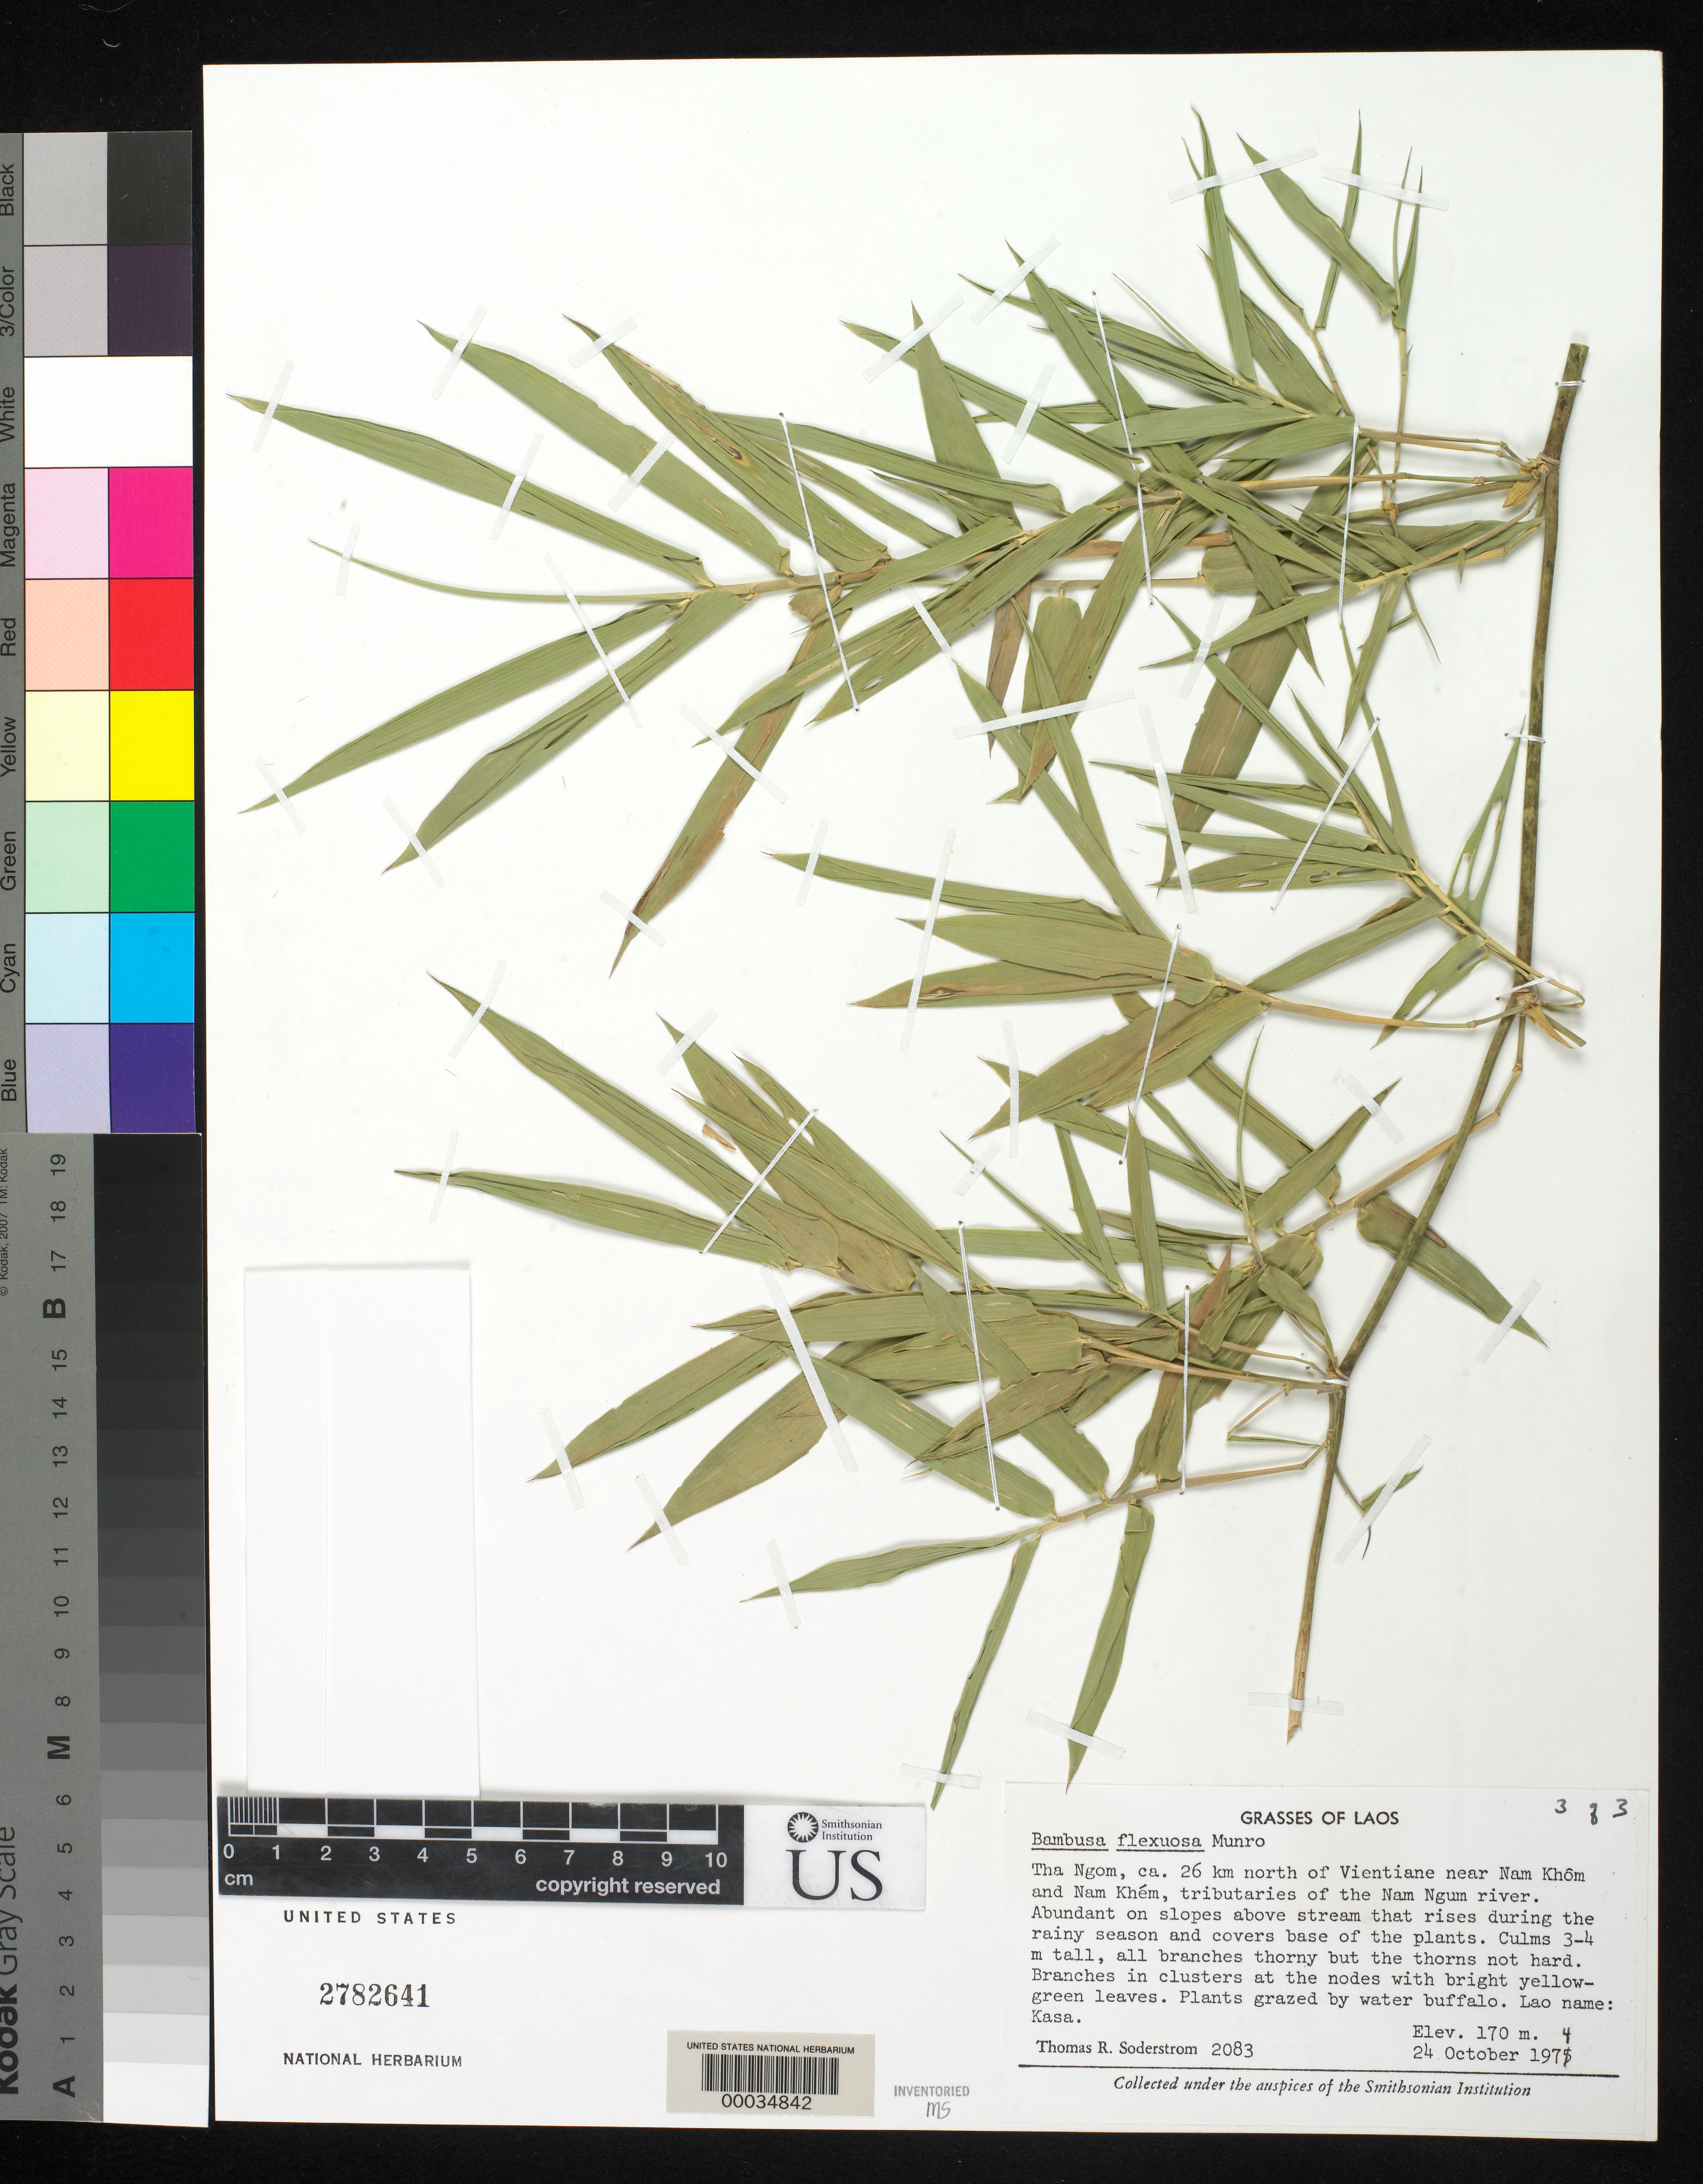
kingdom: Plantae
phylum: Tracheophyta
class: Liliopsida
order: Poales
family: Poaceae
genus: Bambusa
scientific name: Bambusa flexuosa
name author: Munro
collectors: T. R. Soderstrom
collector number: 2083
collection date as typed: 24 Oct 1974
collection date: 1974-10-24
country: Laos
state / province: Houaphan / Viangchan / Xiagnabouli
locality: Tha Ngom, vientiane, Nam Khom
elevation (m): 170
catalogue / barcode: US 2782641